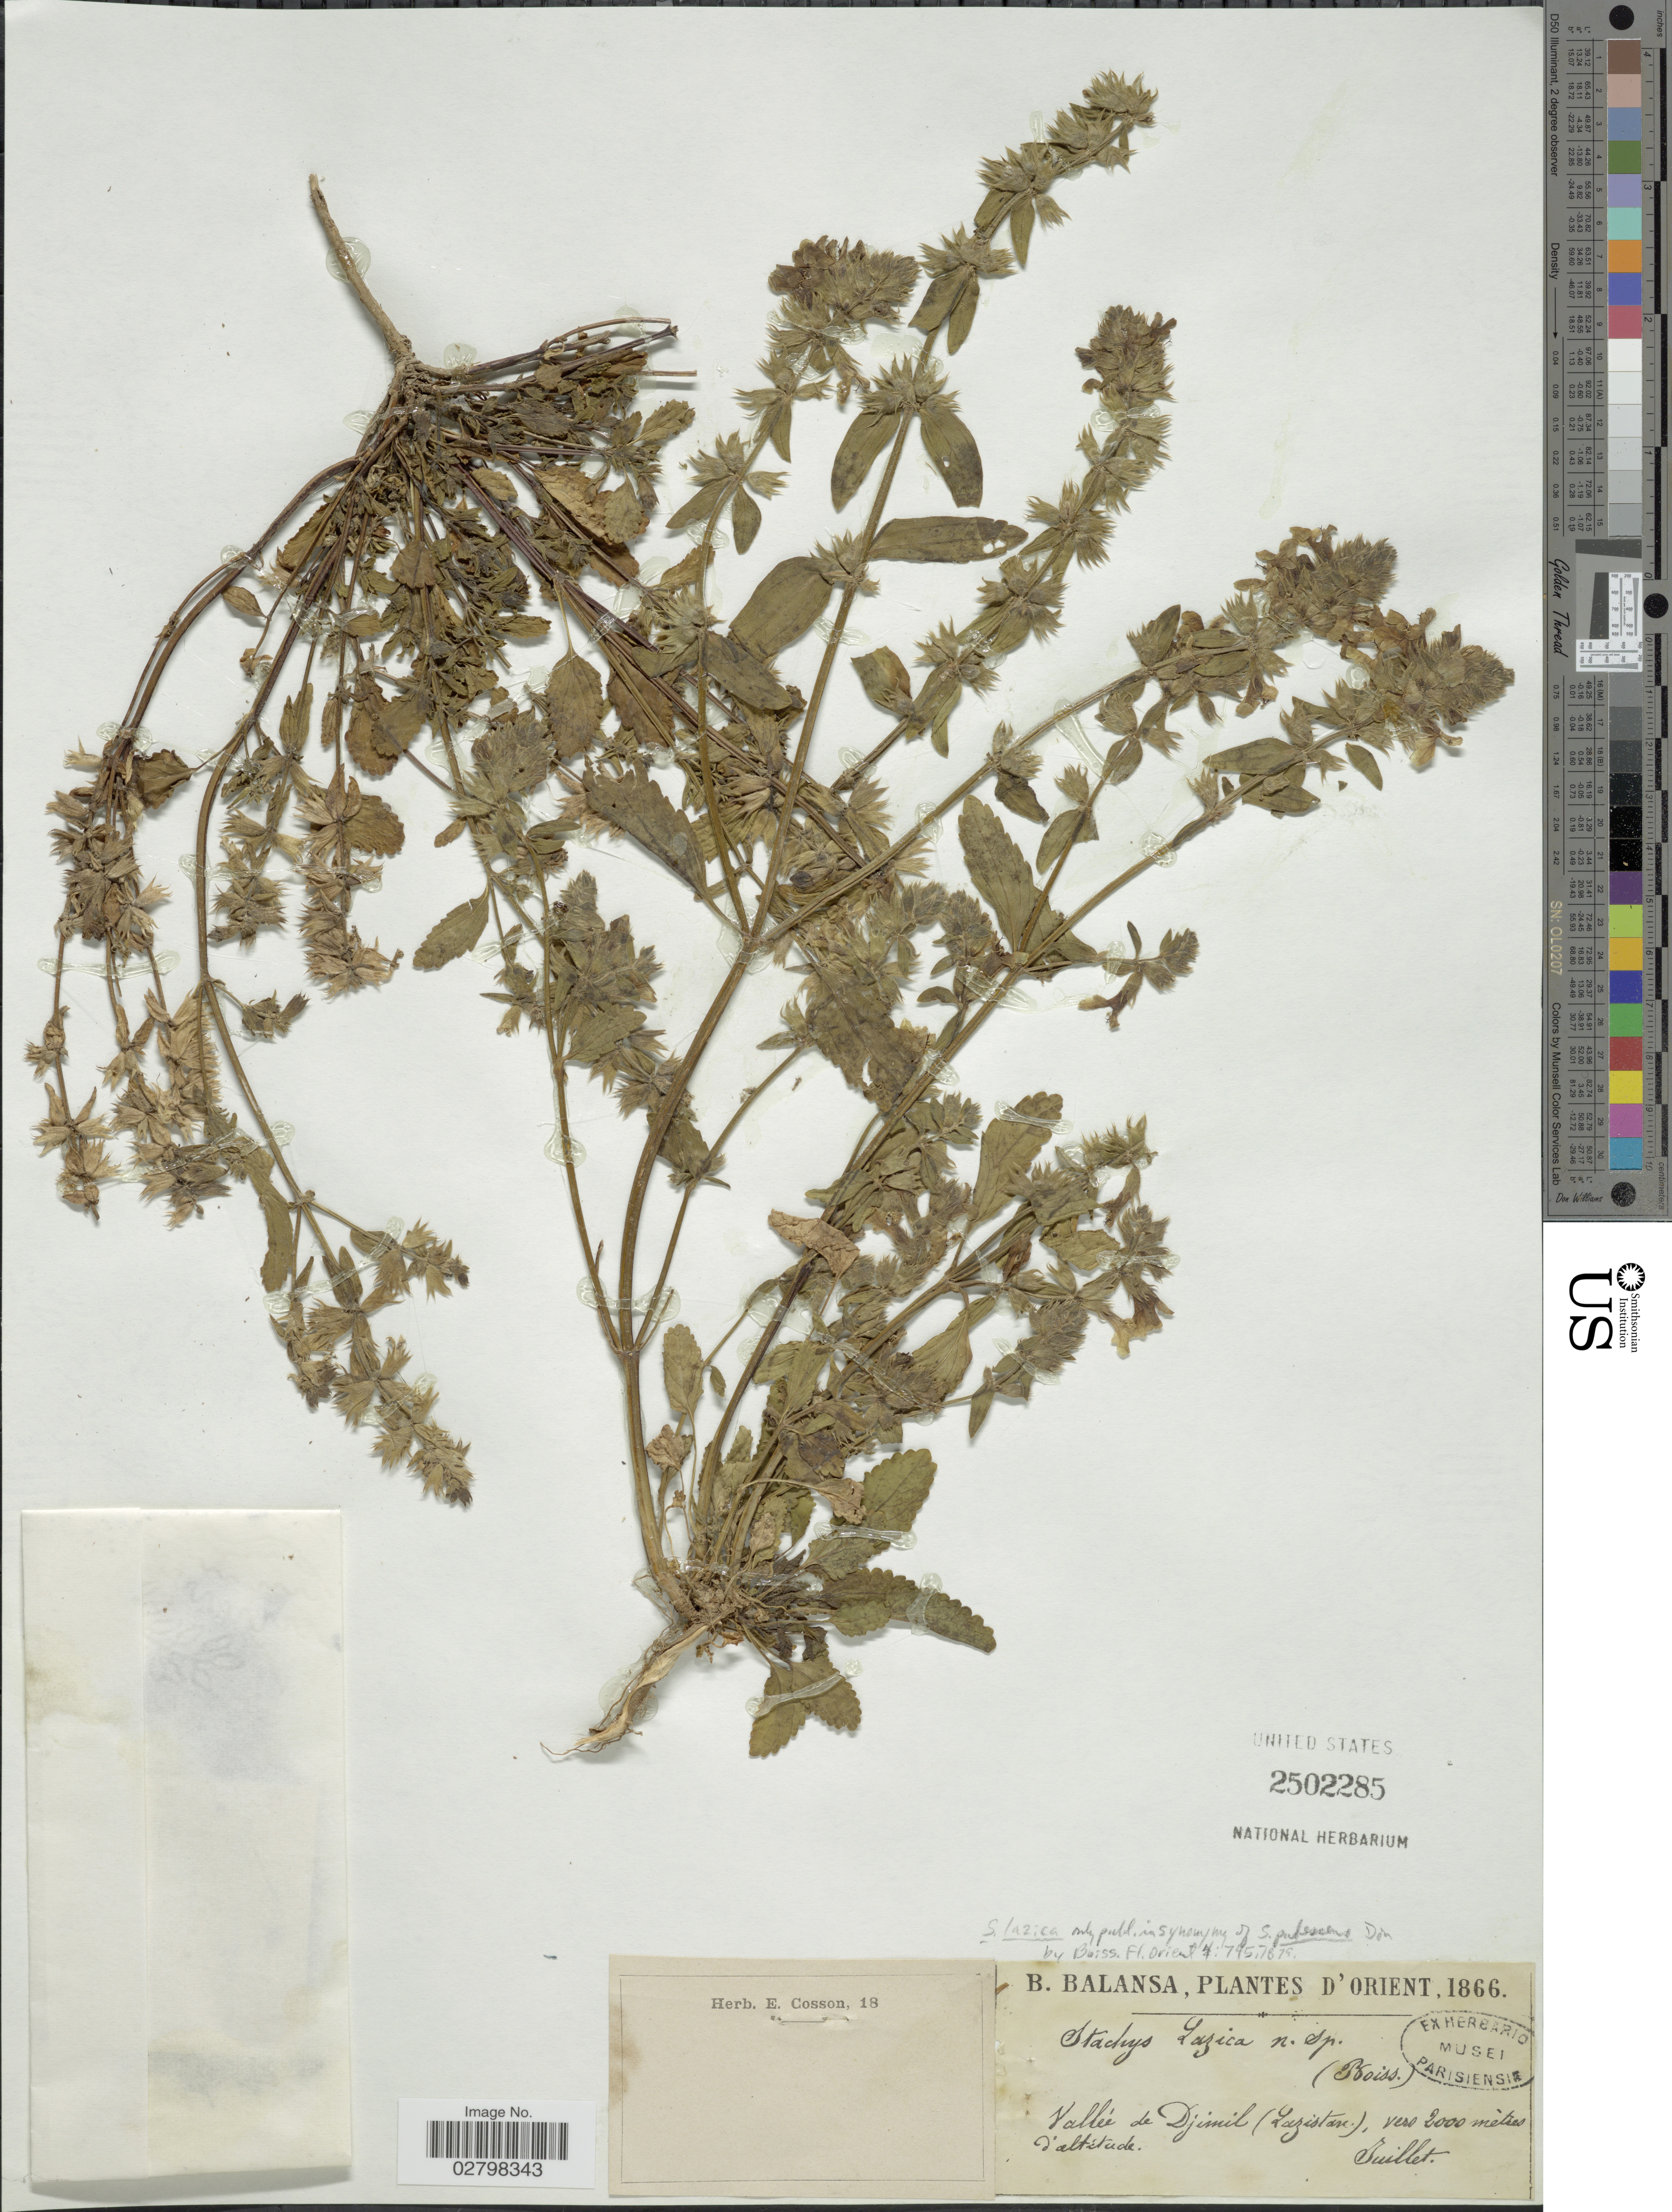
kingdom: Plantae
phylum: Tracheophyta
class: Magnoliopsida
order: Lamiales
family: Lamiaceae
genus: Stachys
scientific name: Stachys pubescens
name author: Ten.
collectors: B. Balansa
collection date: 1866-07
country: Turkey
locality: Orient. Vallée de Djimil (Lazistan).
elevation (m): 2000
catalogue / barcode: US 2502285